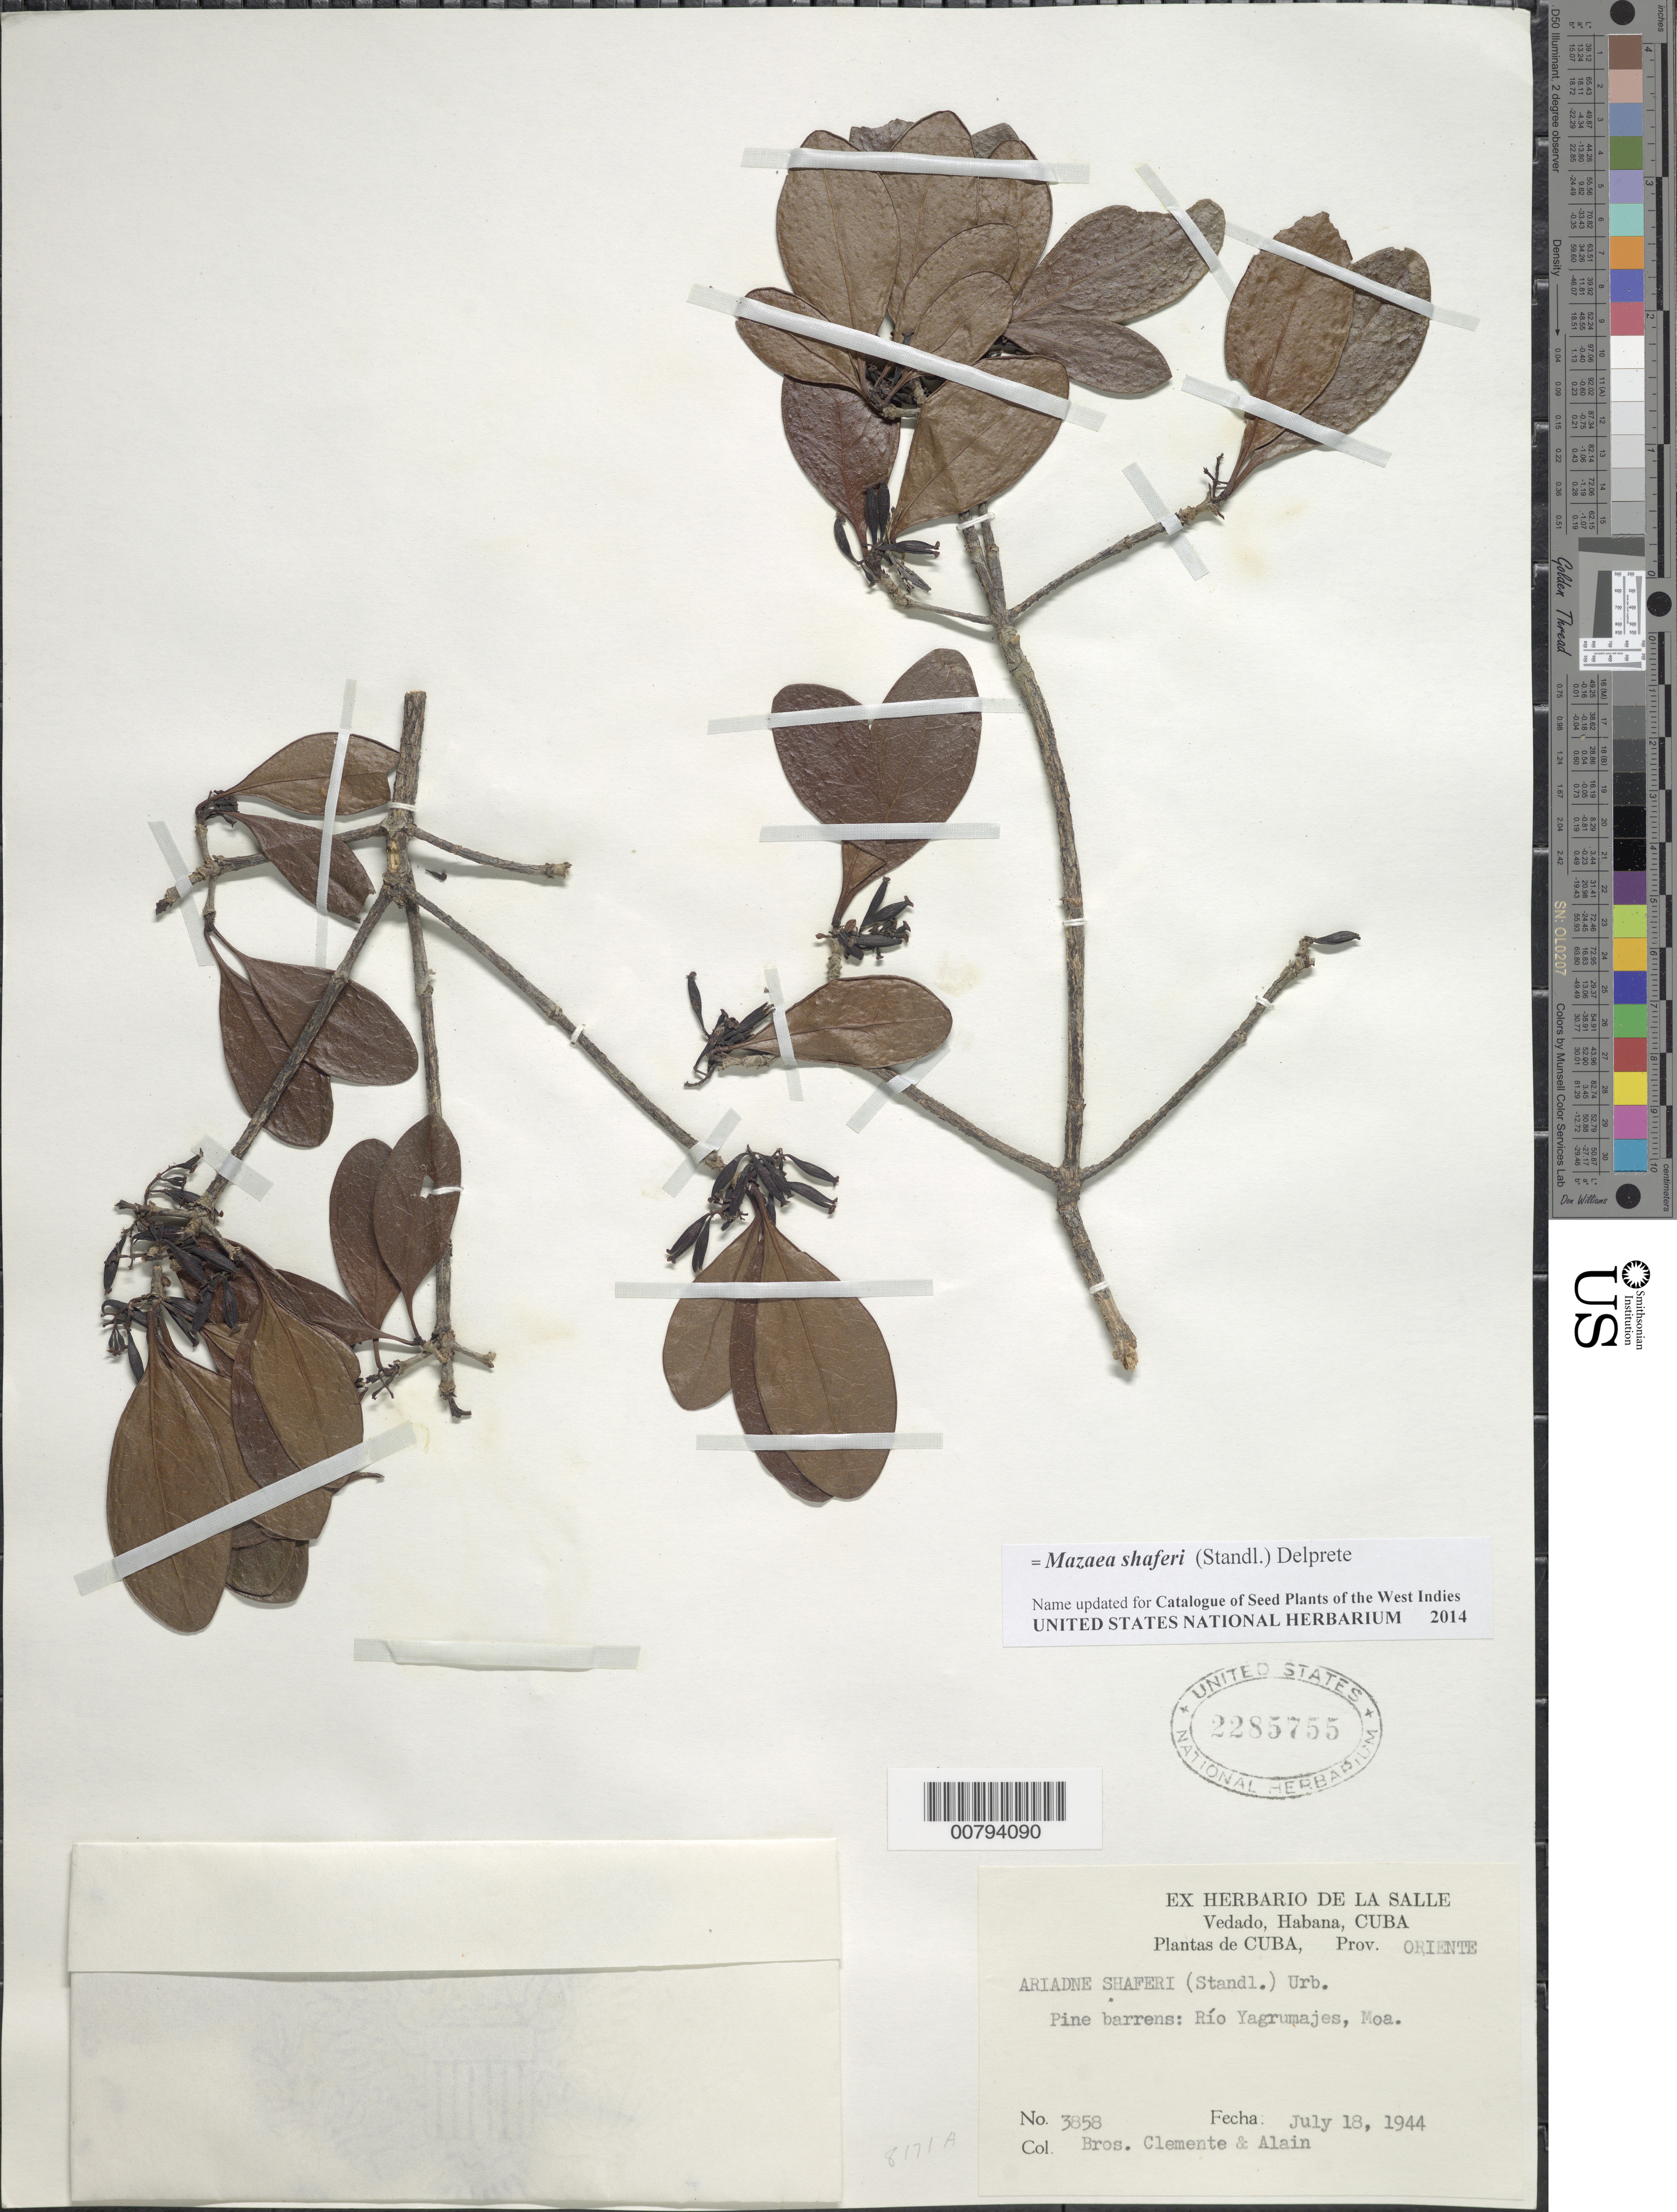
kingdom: Plantae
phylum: Tracheophyta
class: Magnoliopsida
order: Gentianales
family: Rubiaceae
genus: Mazaea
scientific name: Mazaea shaferi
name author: (Standl.) Delprete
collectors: Bro. Clemente & A. H. Liogier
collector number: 3858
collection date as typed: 18 Jul 1944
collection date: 1944-07-18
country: Cuba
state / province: Oriente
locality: Río Yagrumajes, Moa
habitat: Pine barrens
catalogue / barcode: US 2285755